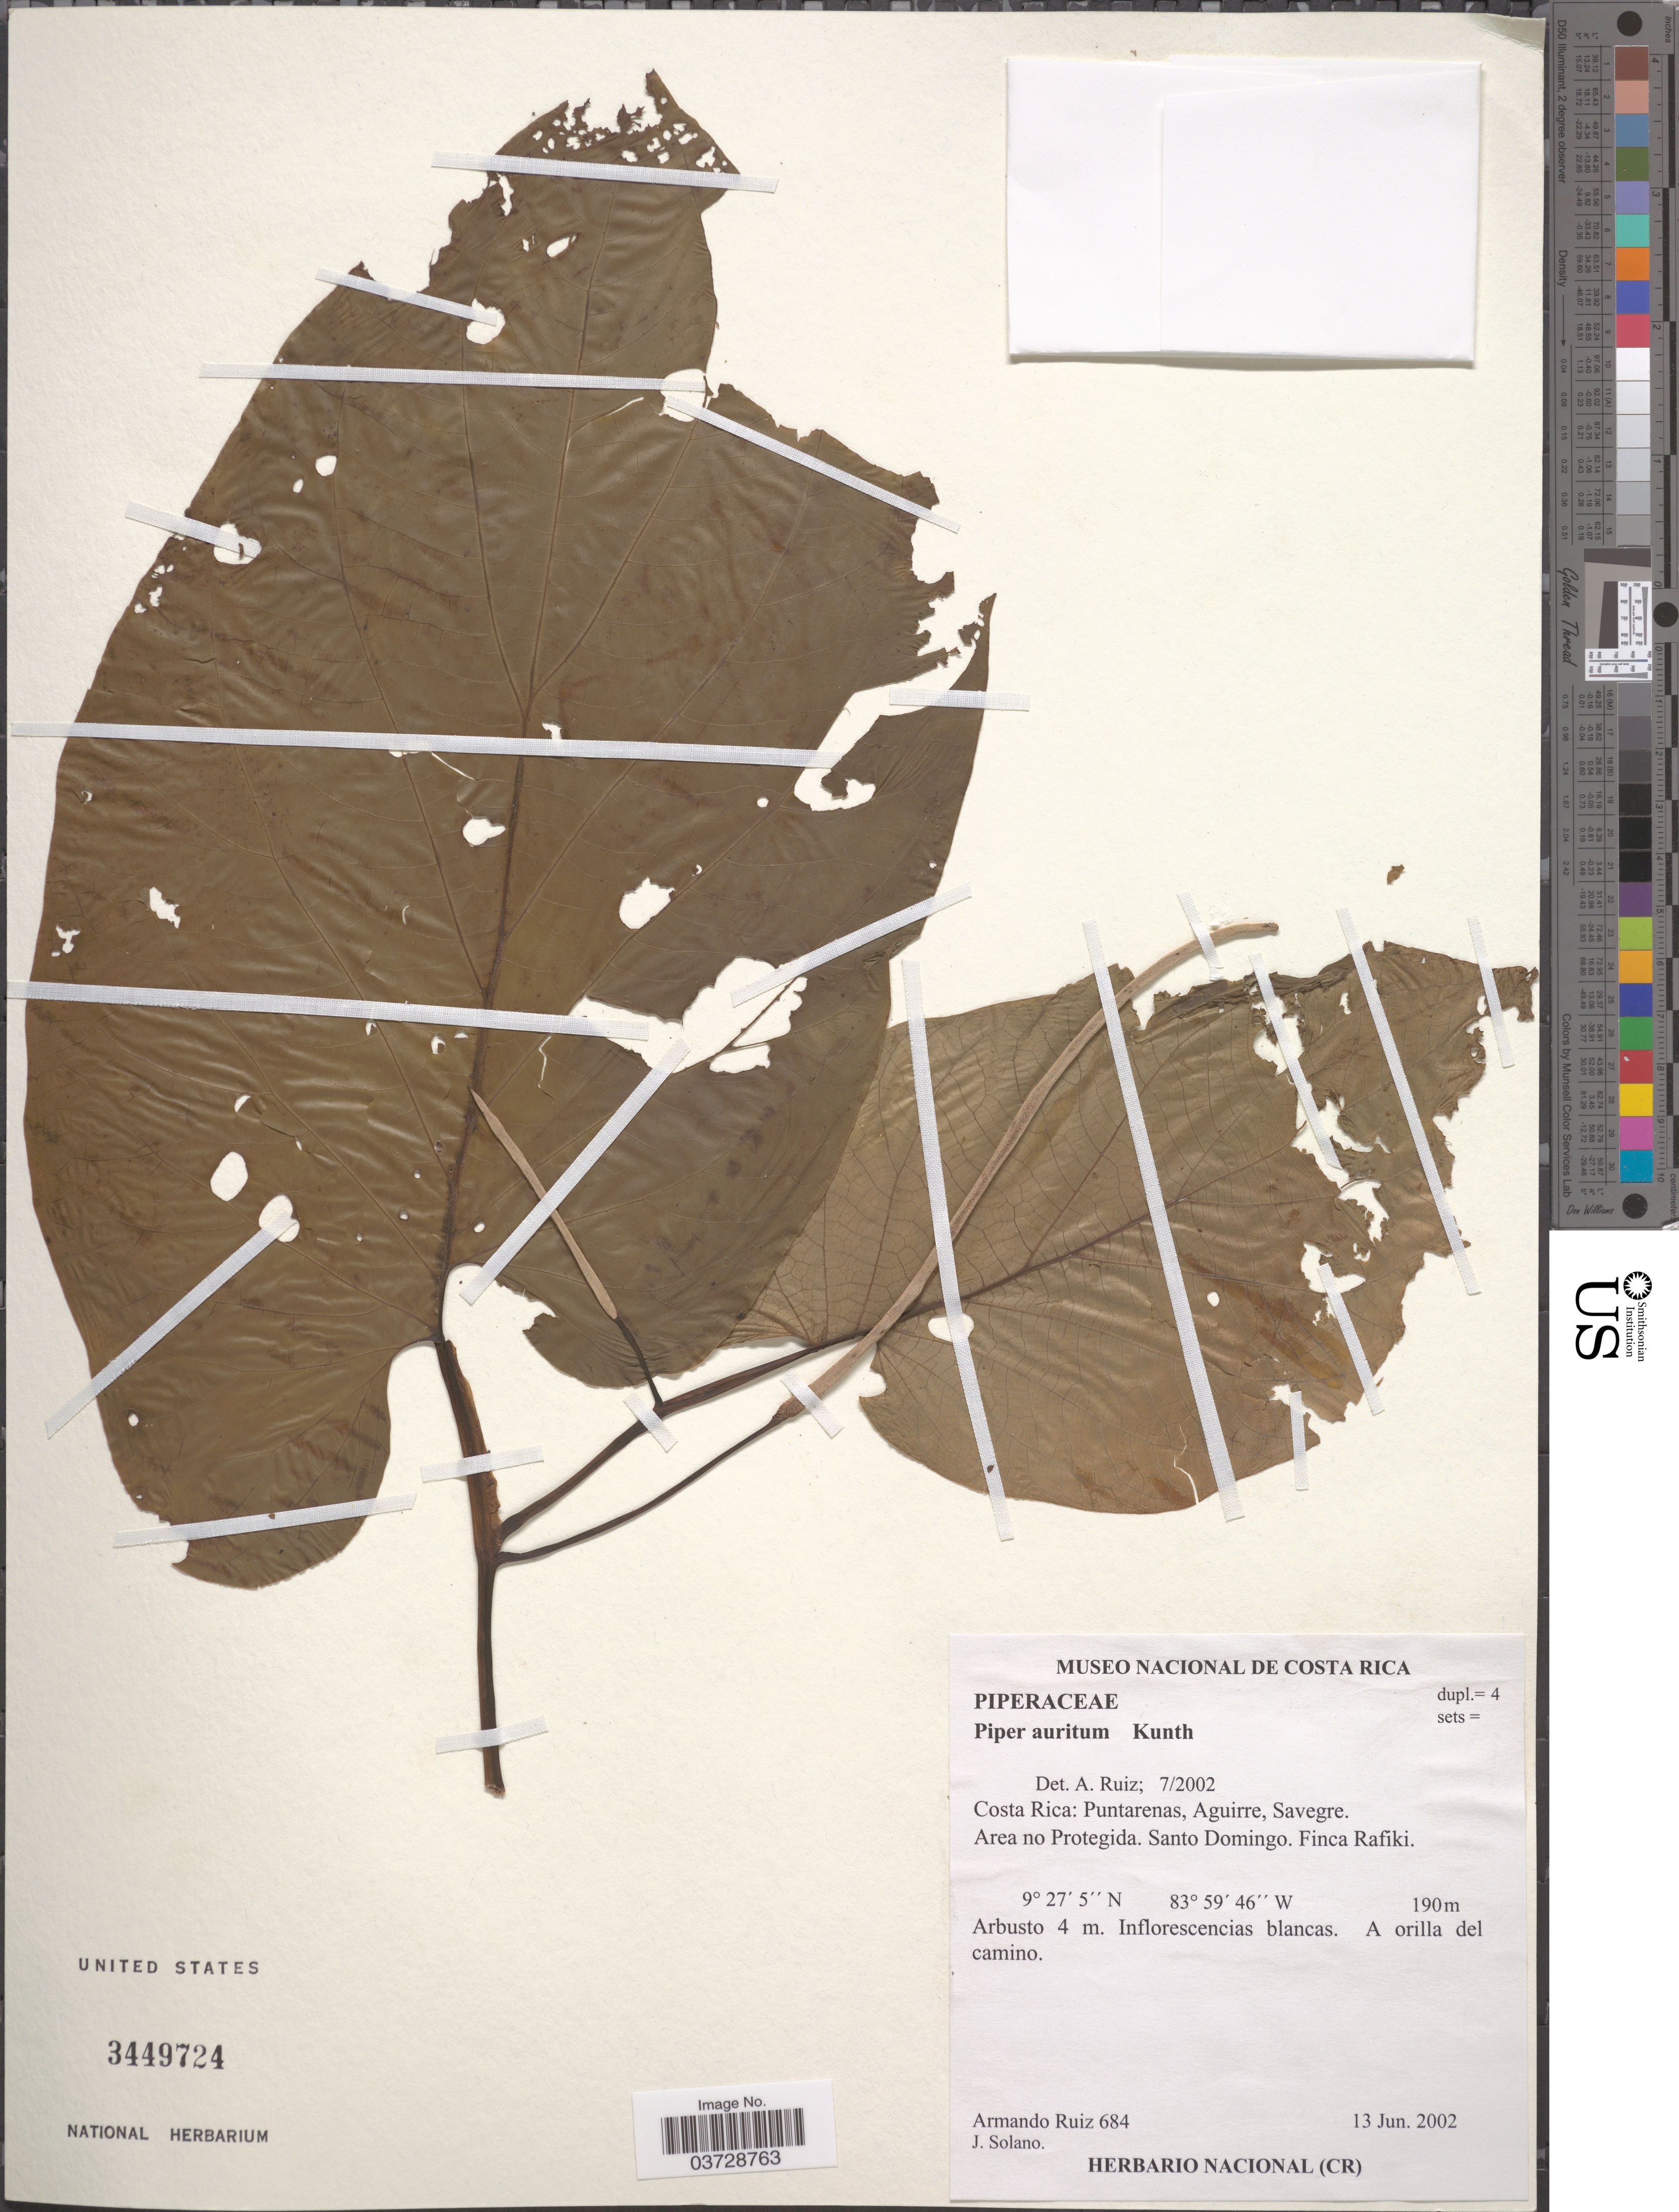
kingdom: Plantae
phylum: Tracheophyta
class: Magnoliopsida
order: Piperales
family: Piperaceae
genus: Piper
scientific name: Piper auritum var. amplifolium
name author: C. DC.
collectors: A. Ruiz & J. Solano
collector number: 684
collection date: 2002-06-13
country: Costa Rica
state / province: Puntarenas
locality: Aguirre, Savegre. Area no Protegida. Santo Domingo. Finca Rafiki.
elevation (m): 190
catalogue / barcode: US 3449724